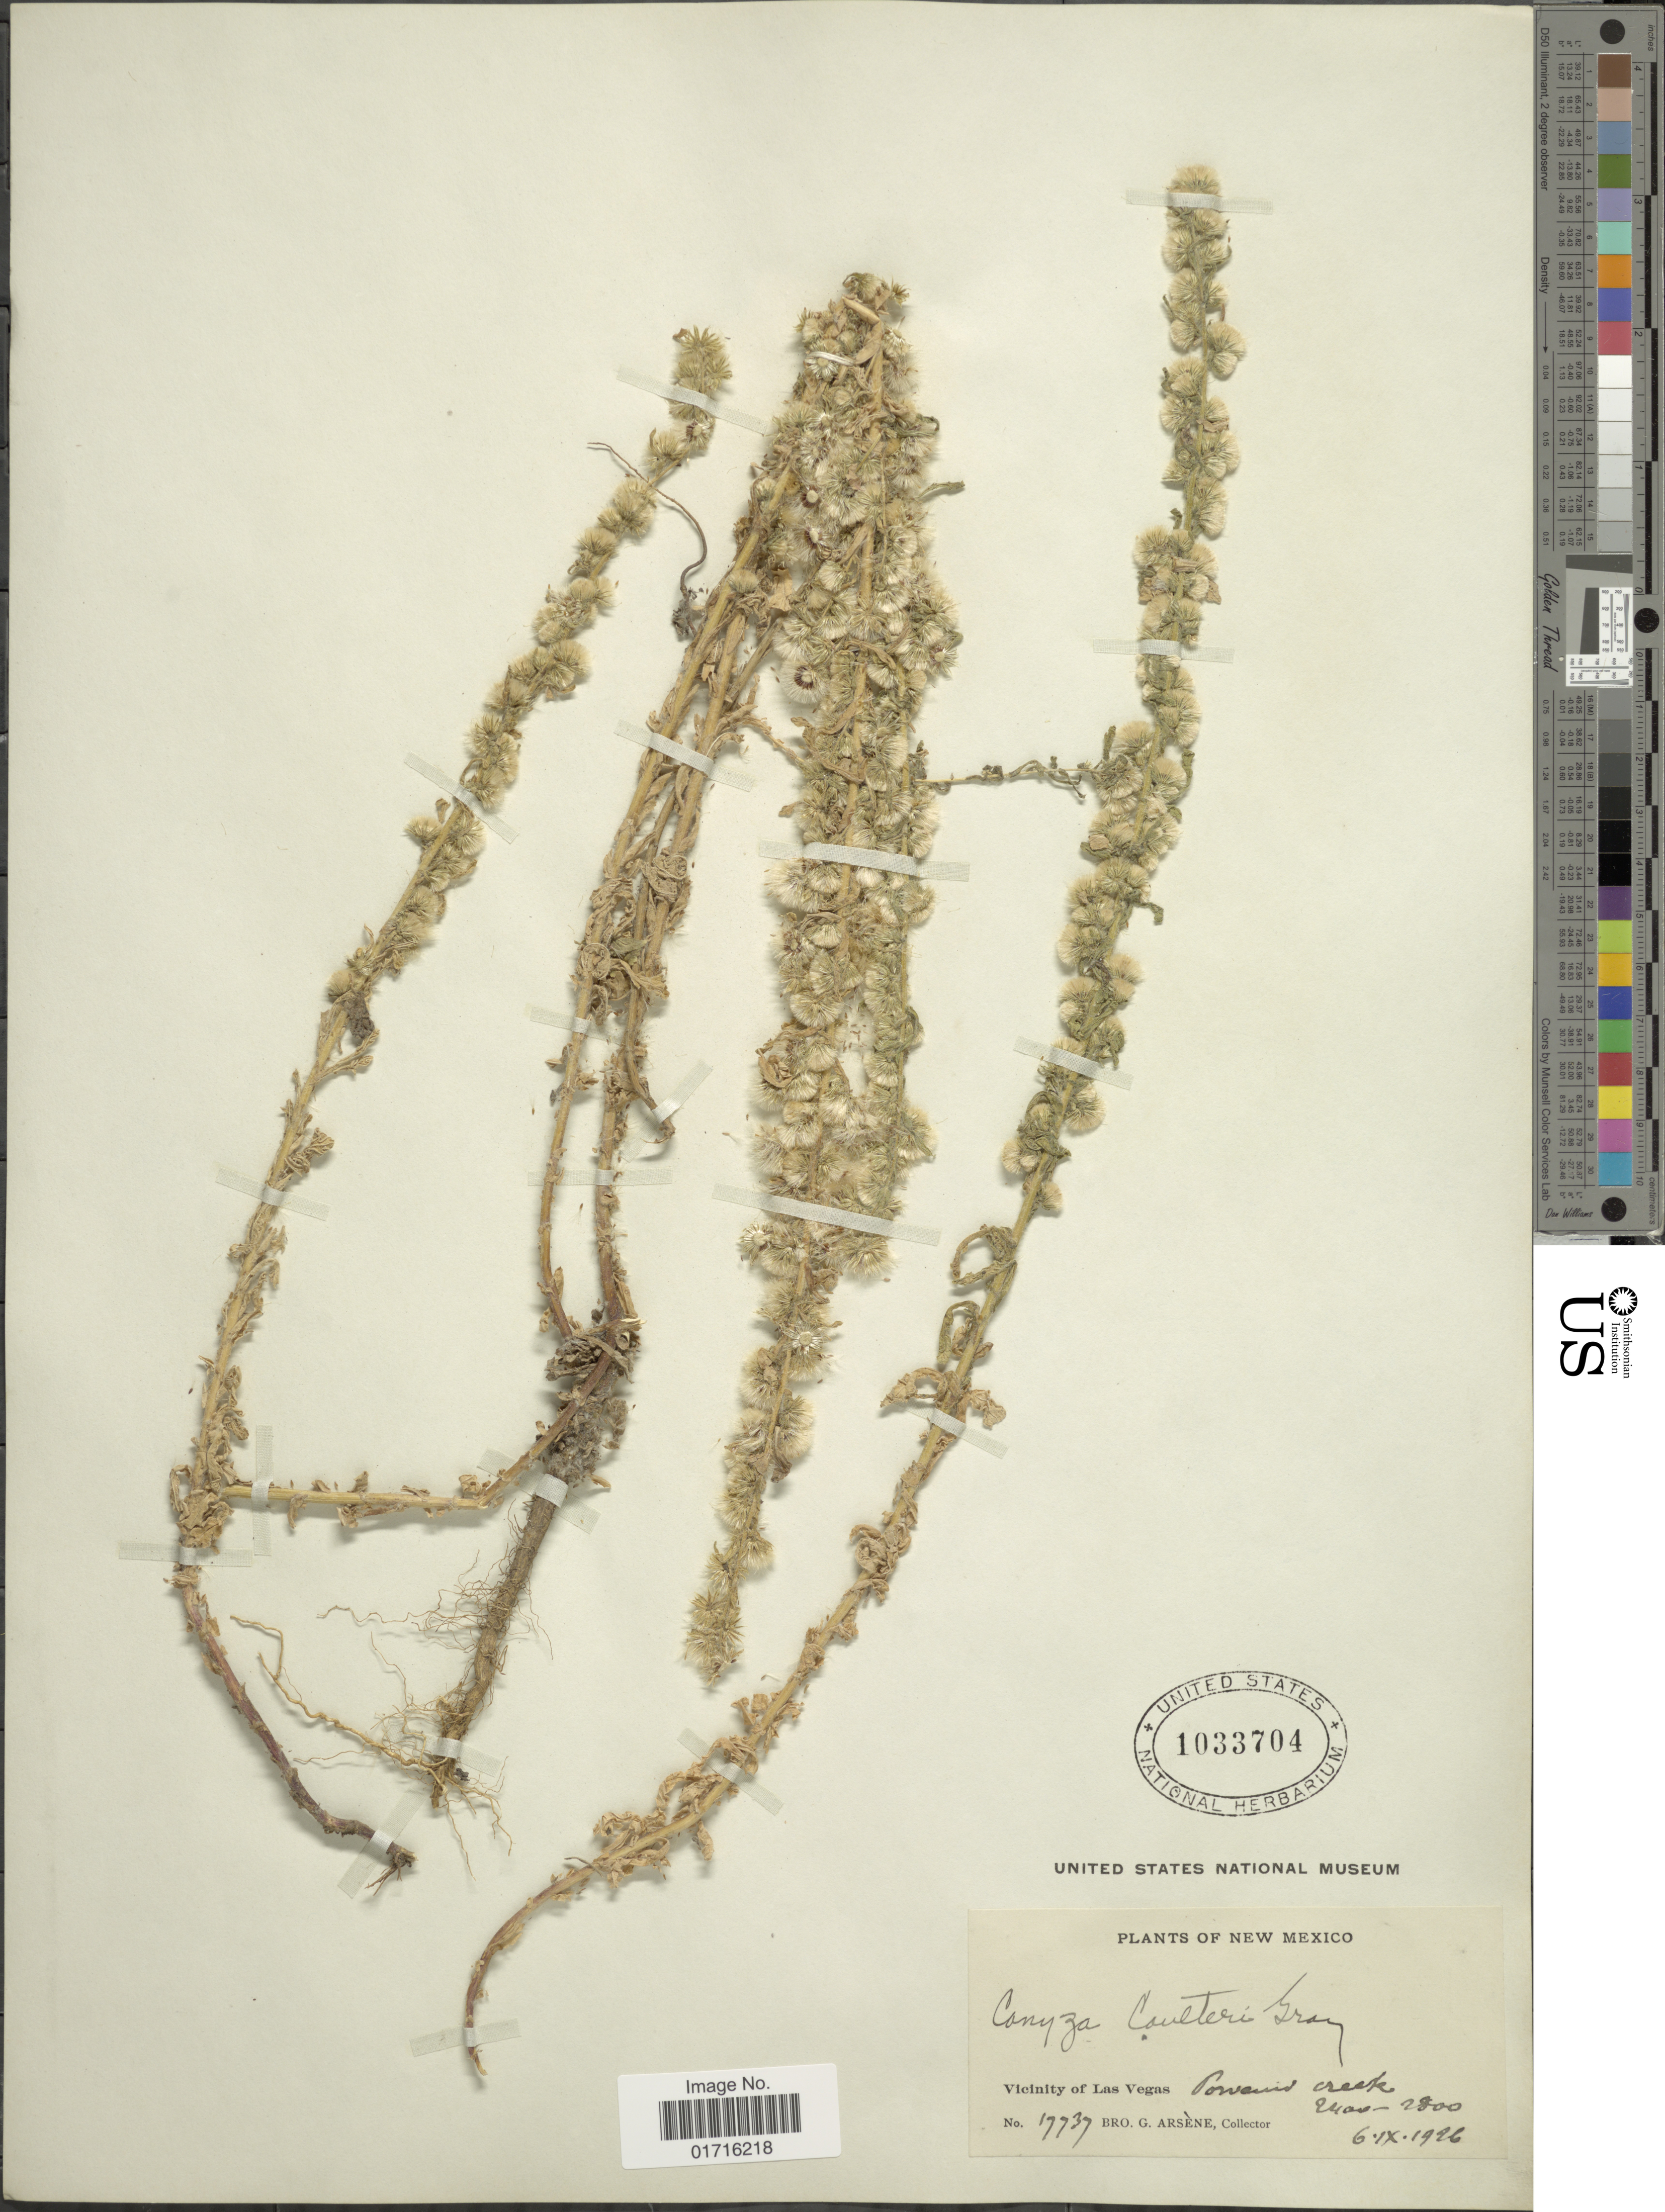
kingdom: Plantae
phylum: Tracheophyta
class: Magnoliopsida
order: Asterales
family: Asteraceae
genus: Conyza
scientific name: Conyza coulteri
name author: A. Gray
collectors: Bro. G. Arsène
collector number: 17737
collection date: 1926-09-06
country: United States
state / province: New Mexico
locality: Vicinity of Las Vegas, Powerid Creek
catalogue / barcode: US 1033704